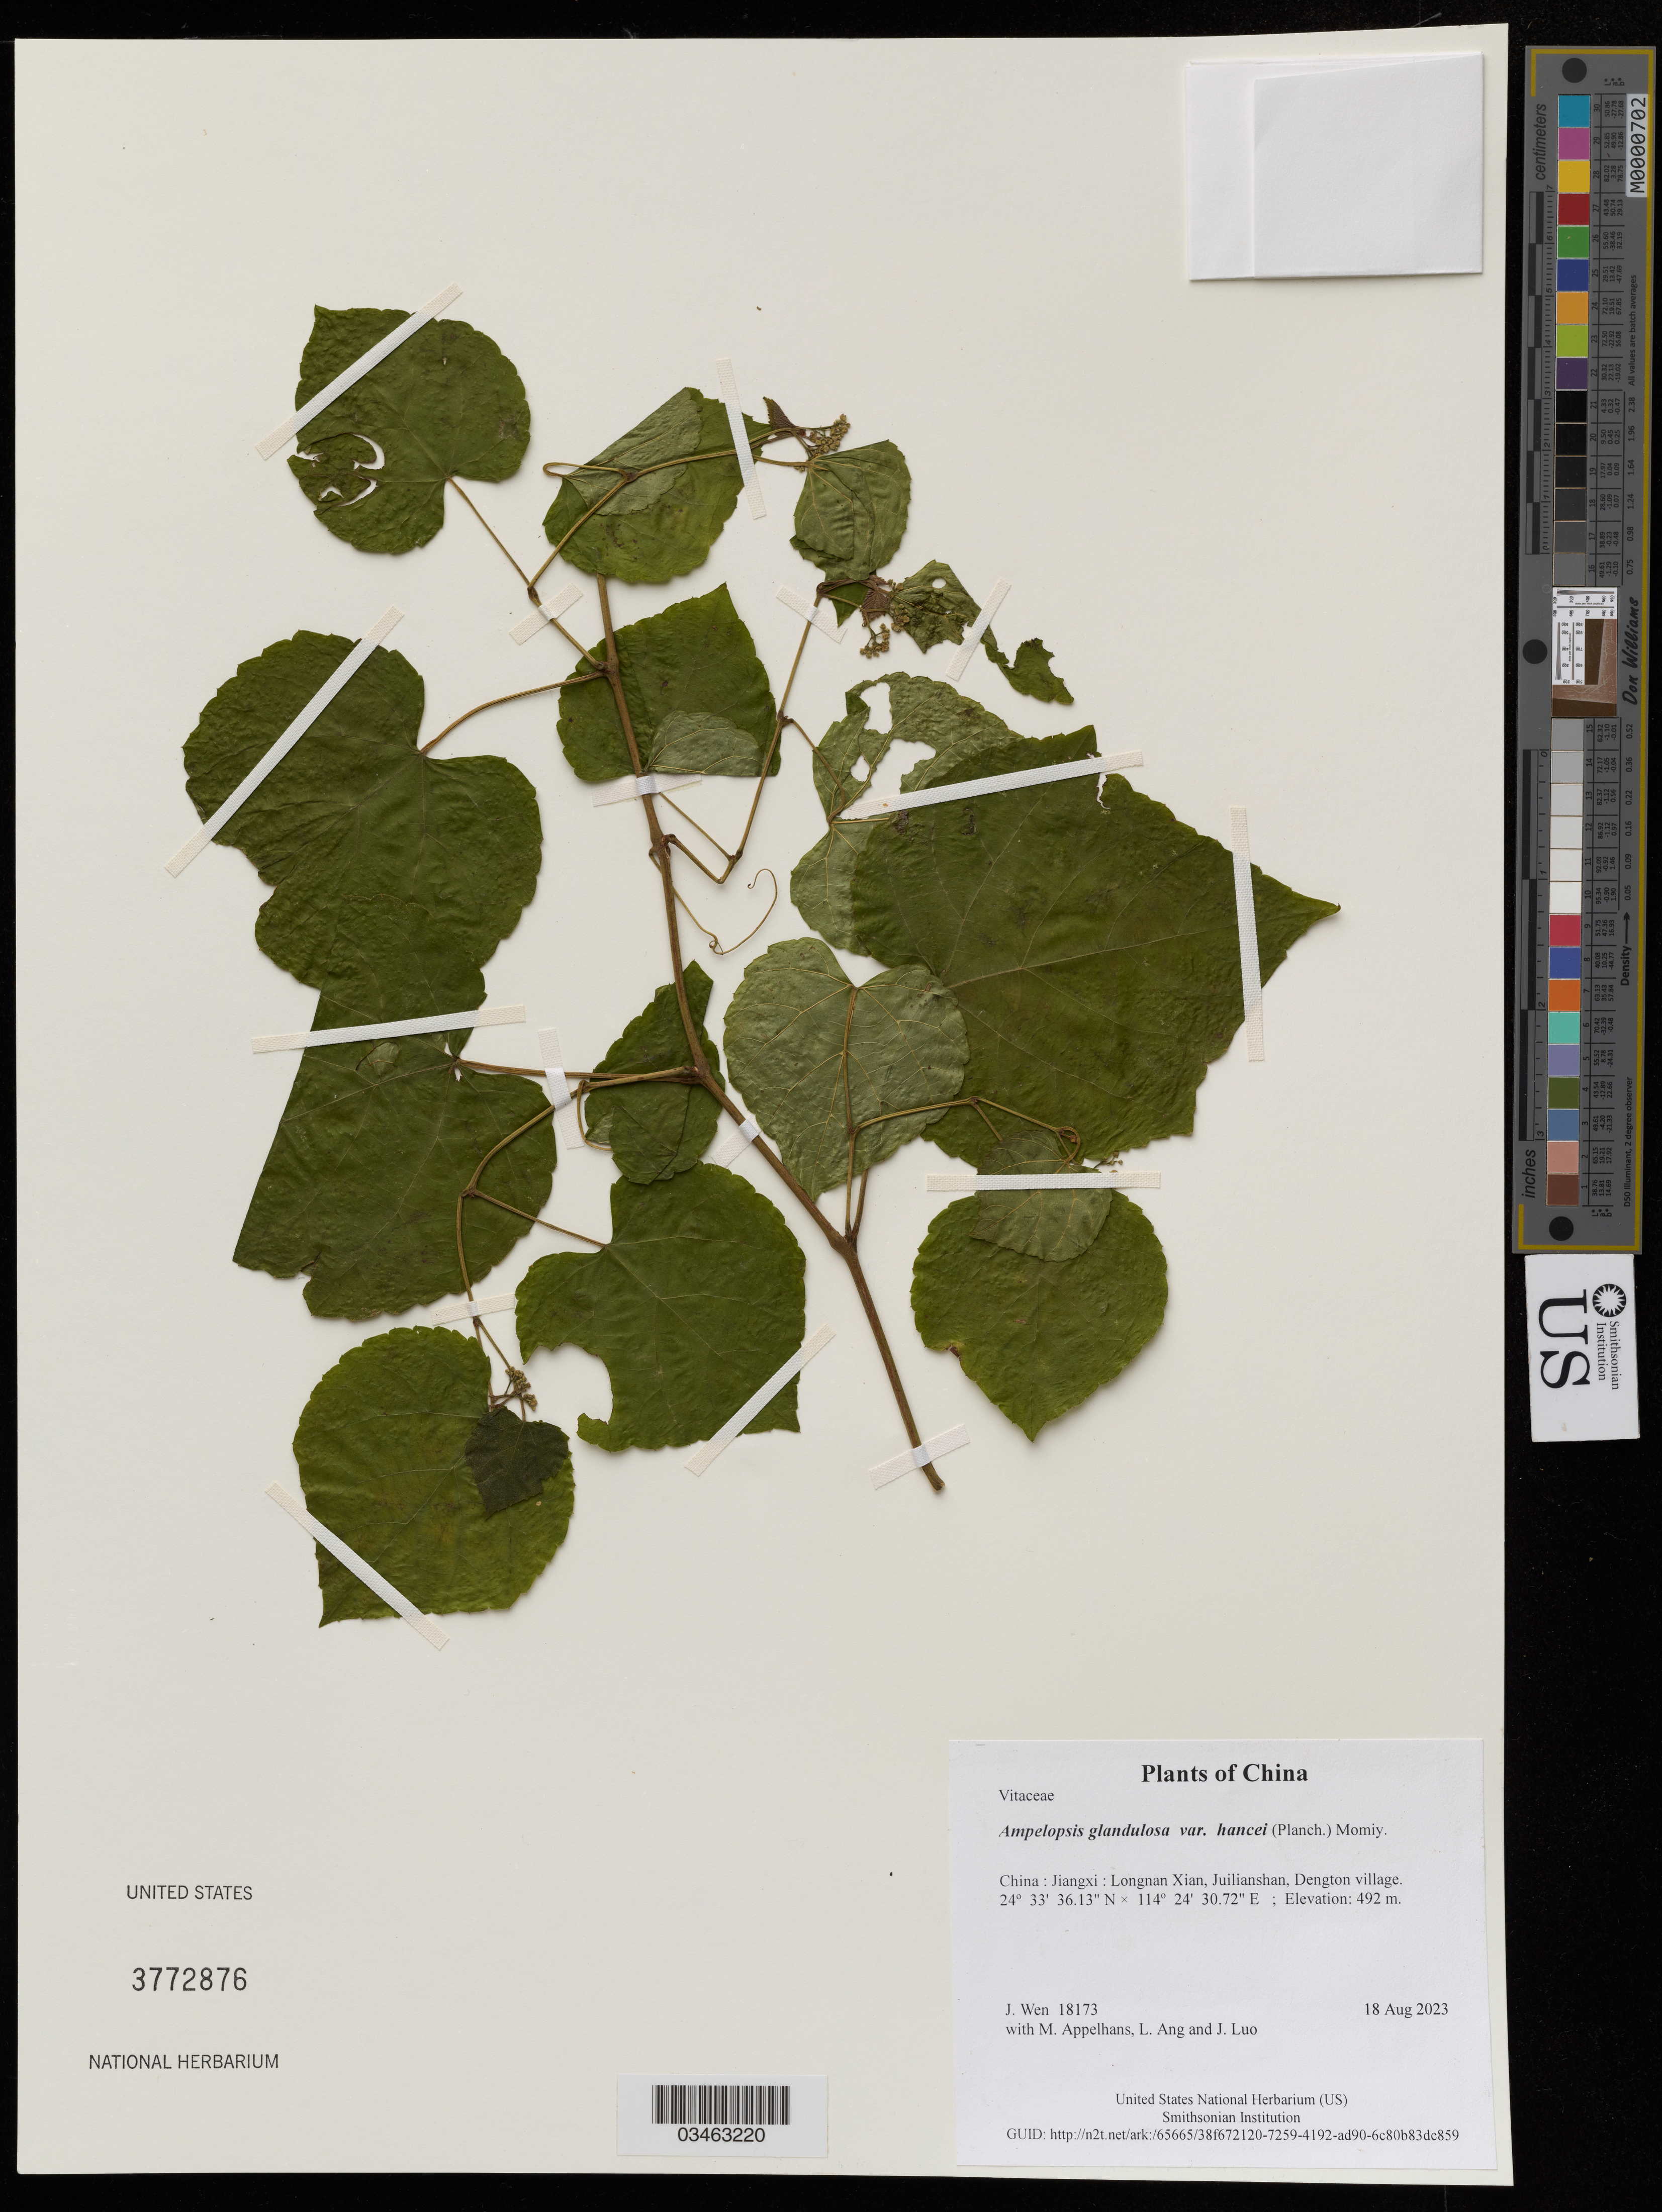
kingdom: Plantae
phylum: Tracheophyta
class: Magnoliopsida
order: Vitales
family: Vitaceae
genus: Ampelopsis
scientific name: Ampelopsis glandulosa var. hancei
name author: (Planch.) Momiy.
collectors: J. Wen, M. Appelhans, L. Ang & J. Luo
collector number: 18173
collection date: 2023-08-18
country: China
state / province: Jiangxi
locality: Longnan Xian, Juilianshan, Dengton village.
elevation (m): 492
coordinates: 24.560035 N, 114.408532 E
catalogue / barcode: US 3772876